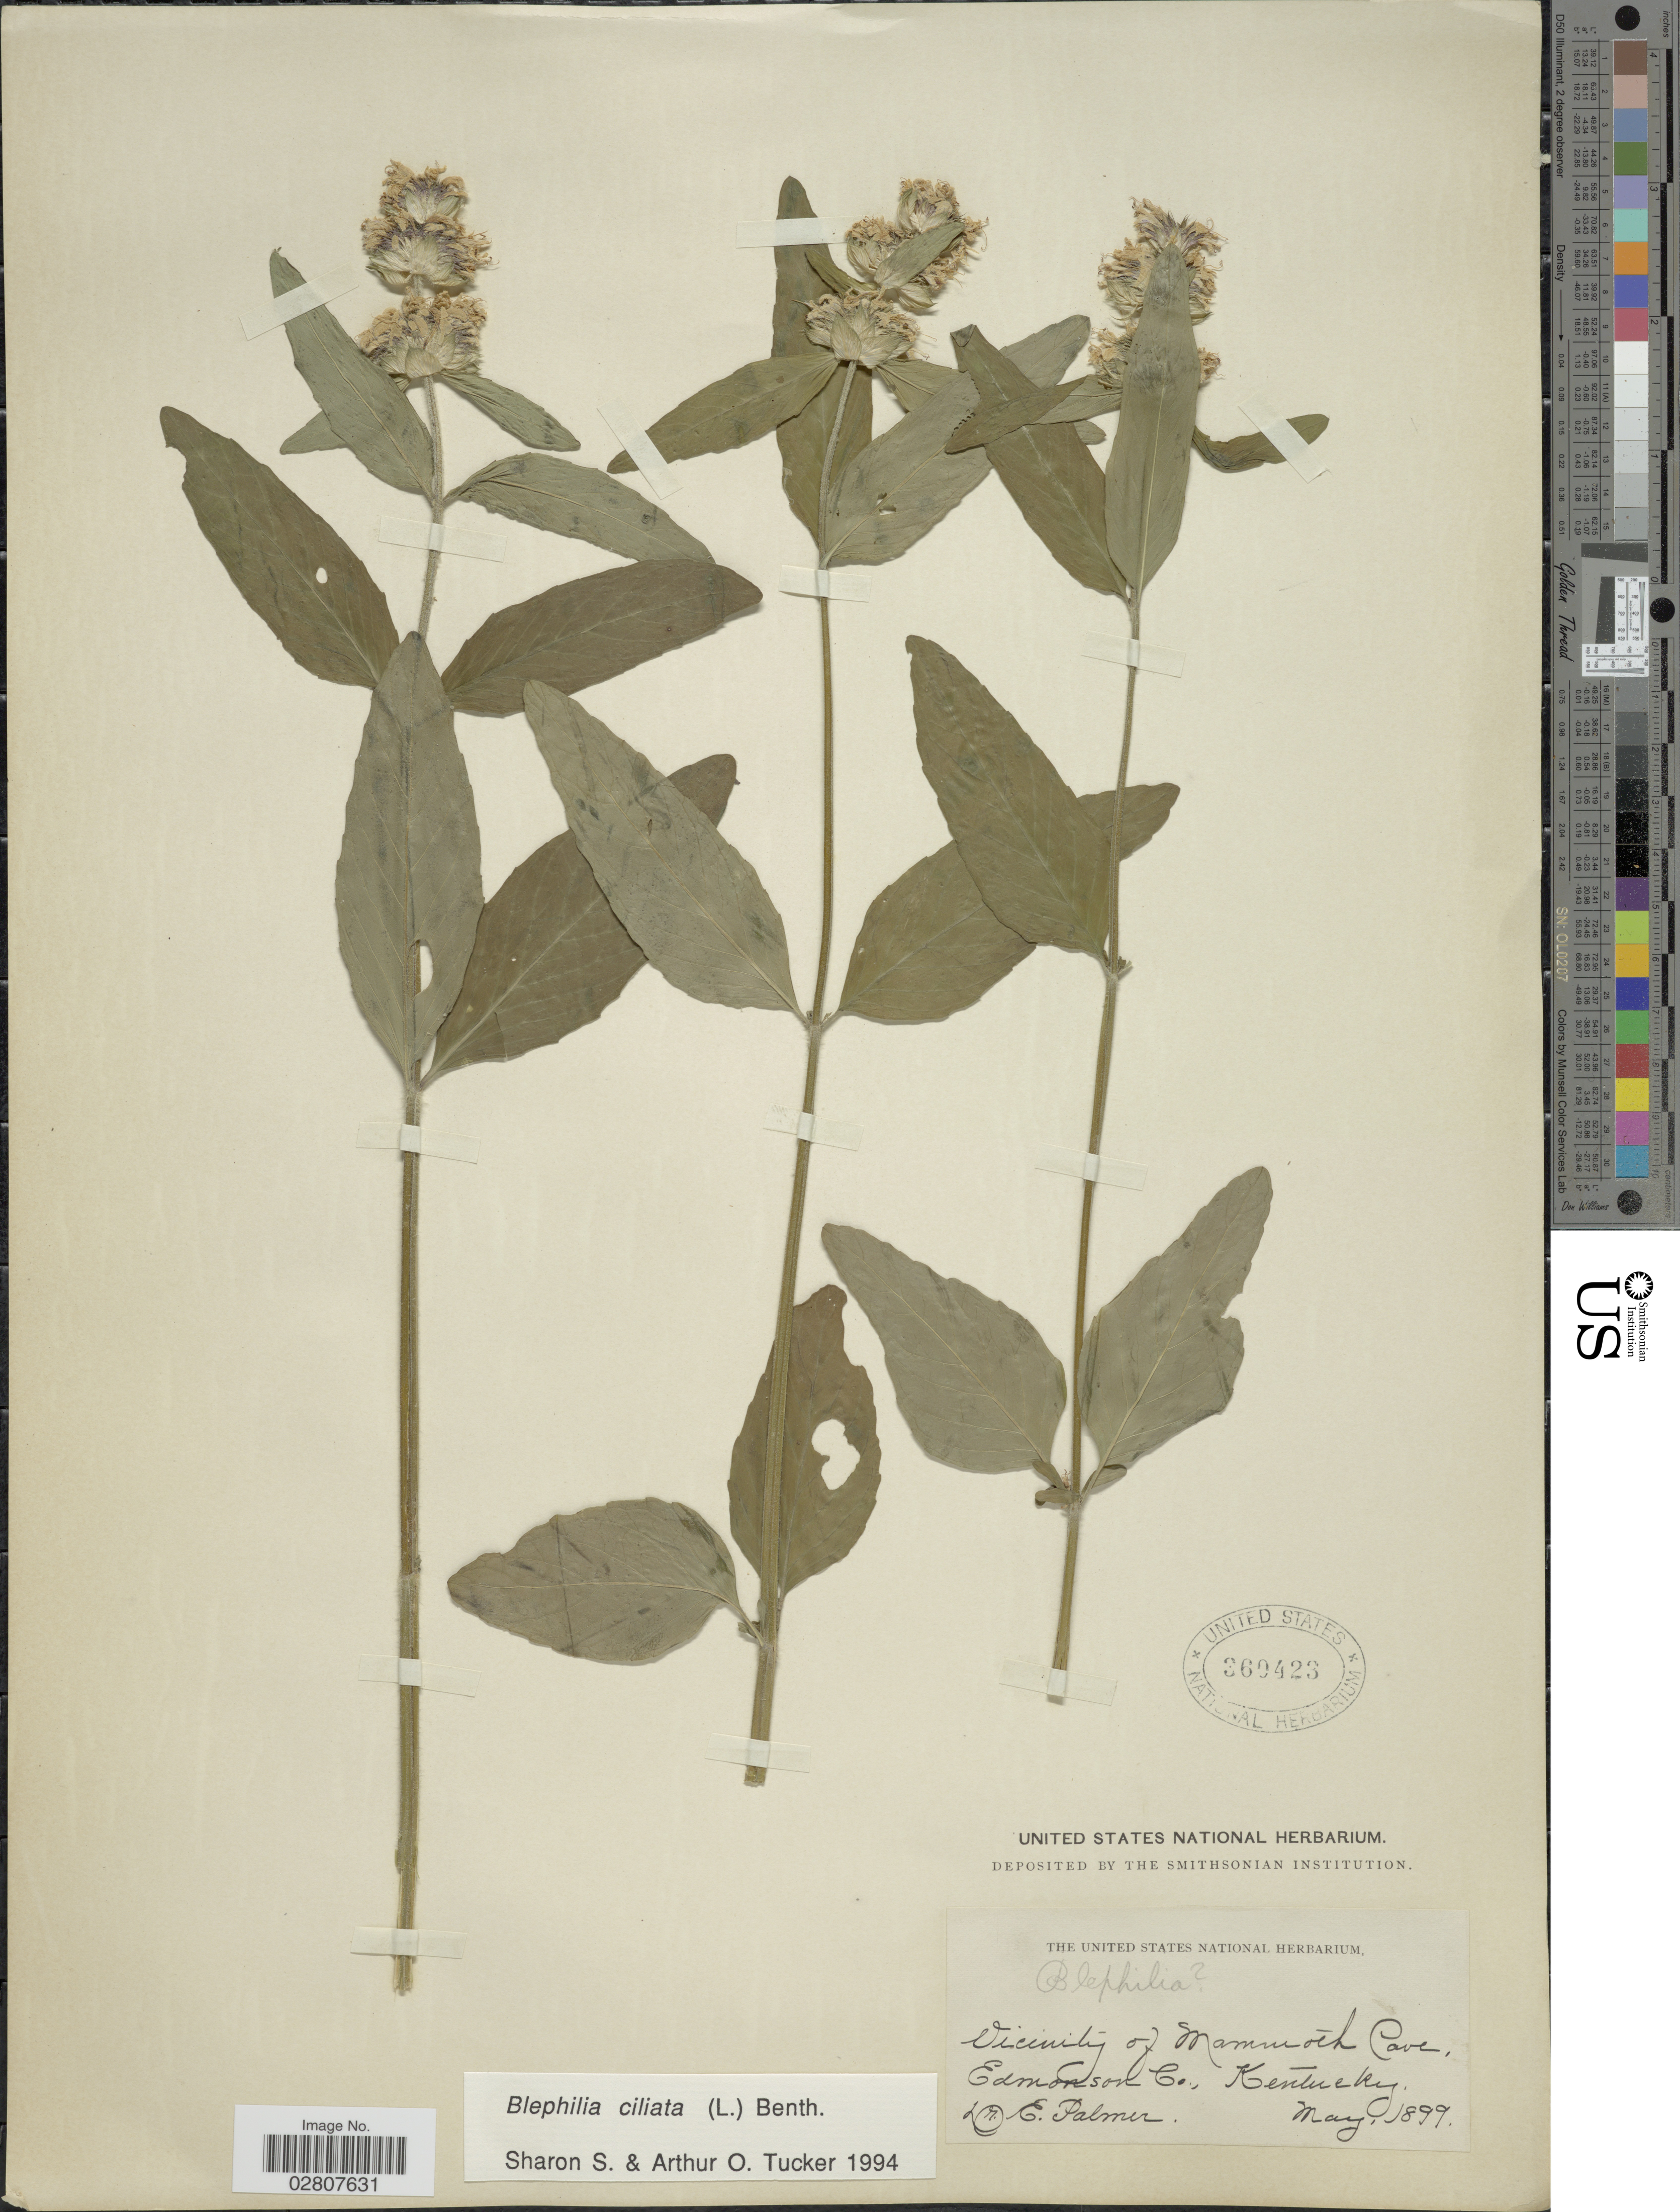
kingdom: Plantae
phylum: Tracheophyta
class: Magnoliopsida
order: Lamiales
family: Lamiaceae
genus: Blephilia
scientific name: Blephilia ciliata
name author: (L.) Raf. ex Benth.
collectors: E. Palmer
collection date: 1899-05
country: United States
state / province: Kentucky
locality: Vicinity of Mammoth Cave. Edmonson Co.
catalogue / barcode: US 360423